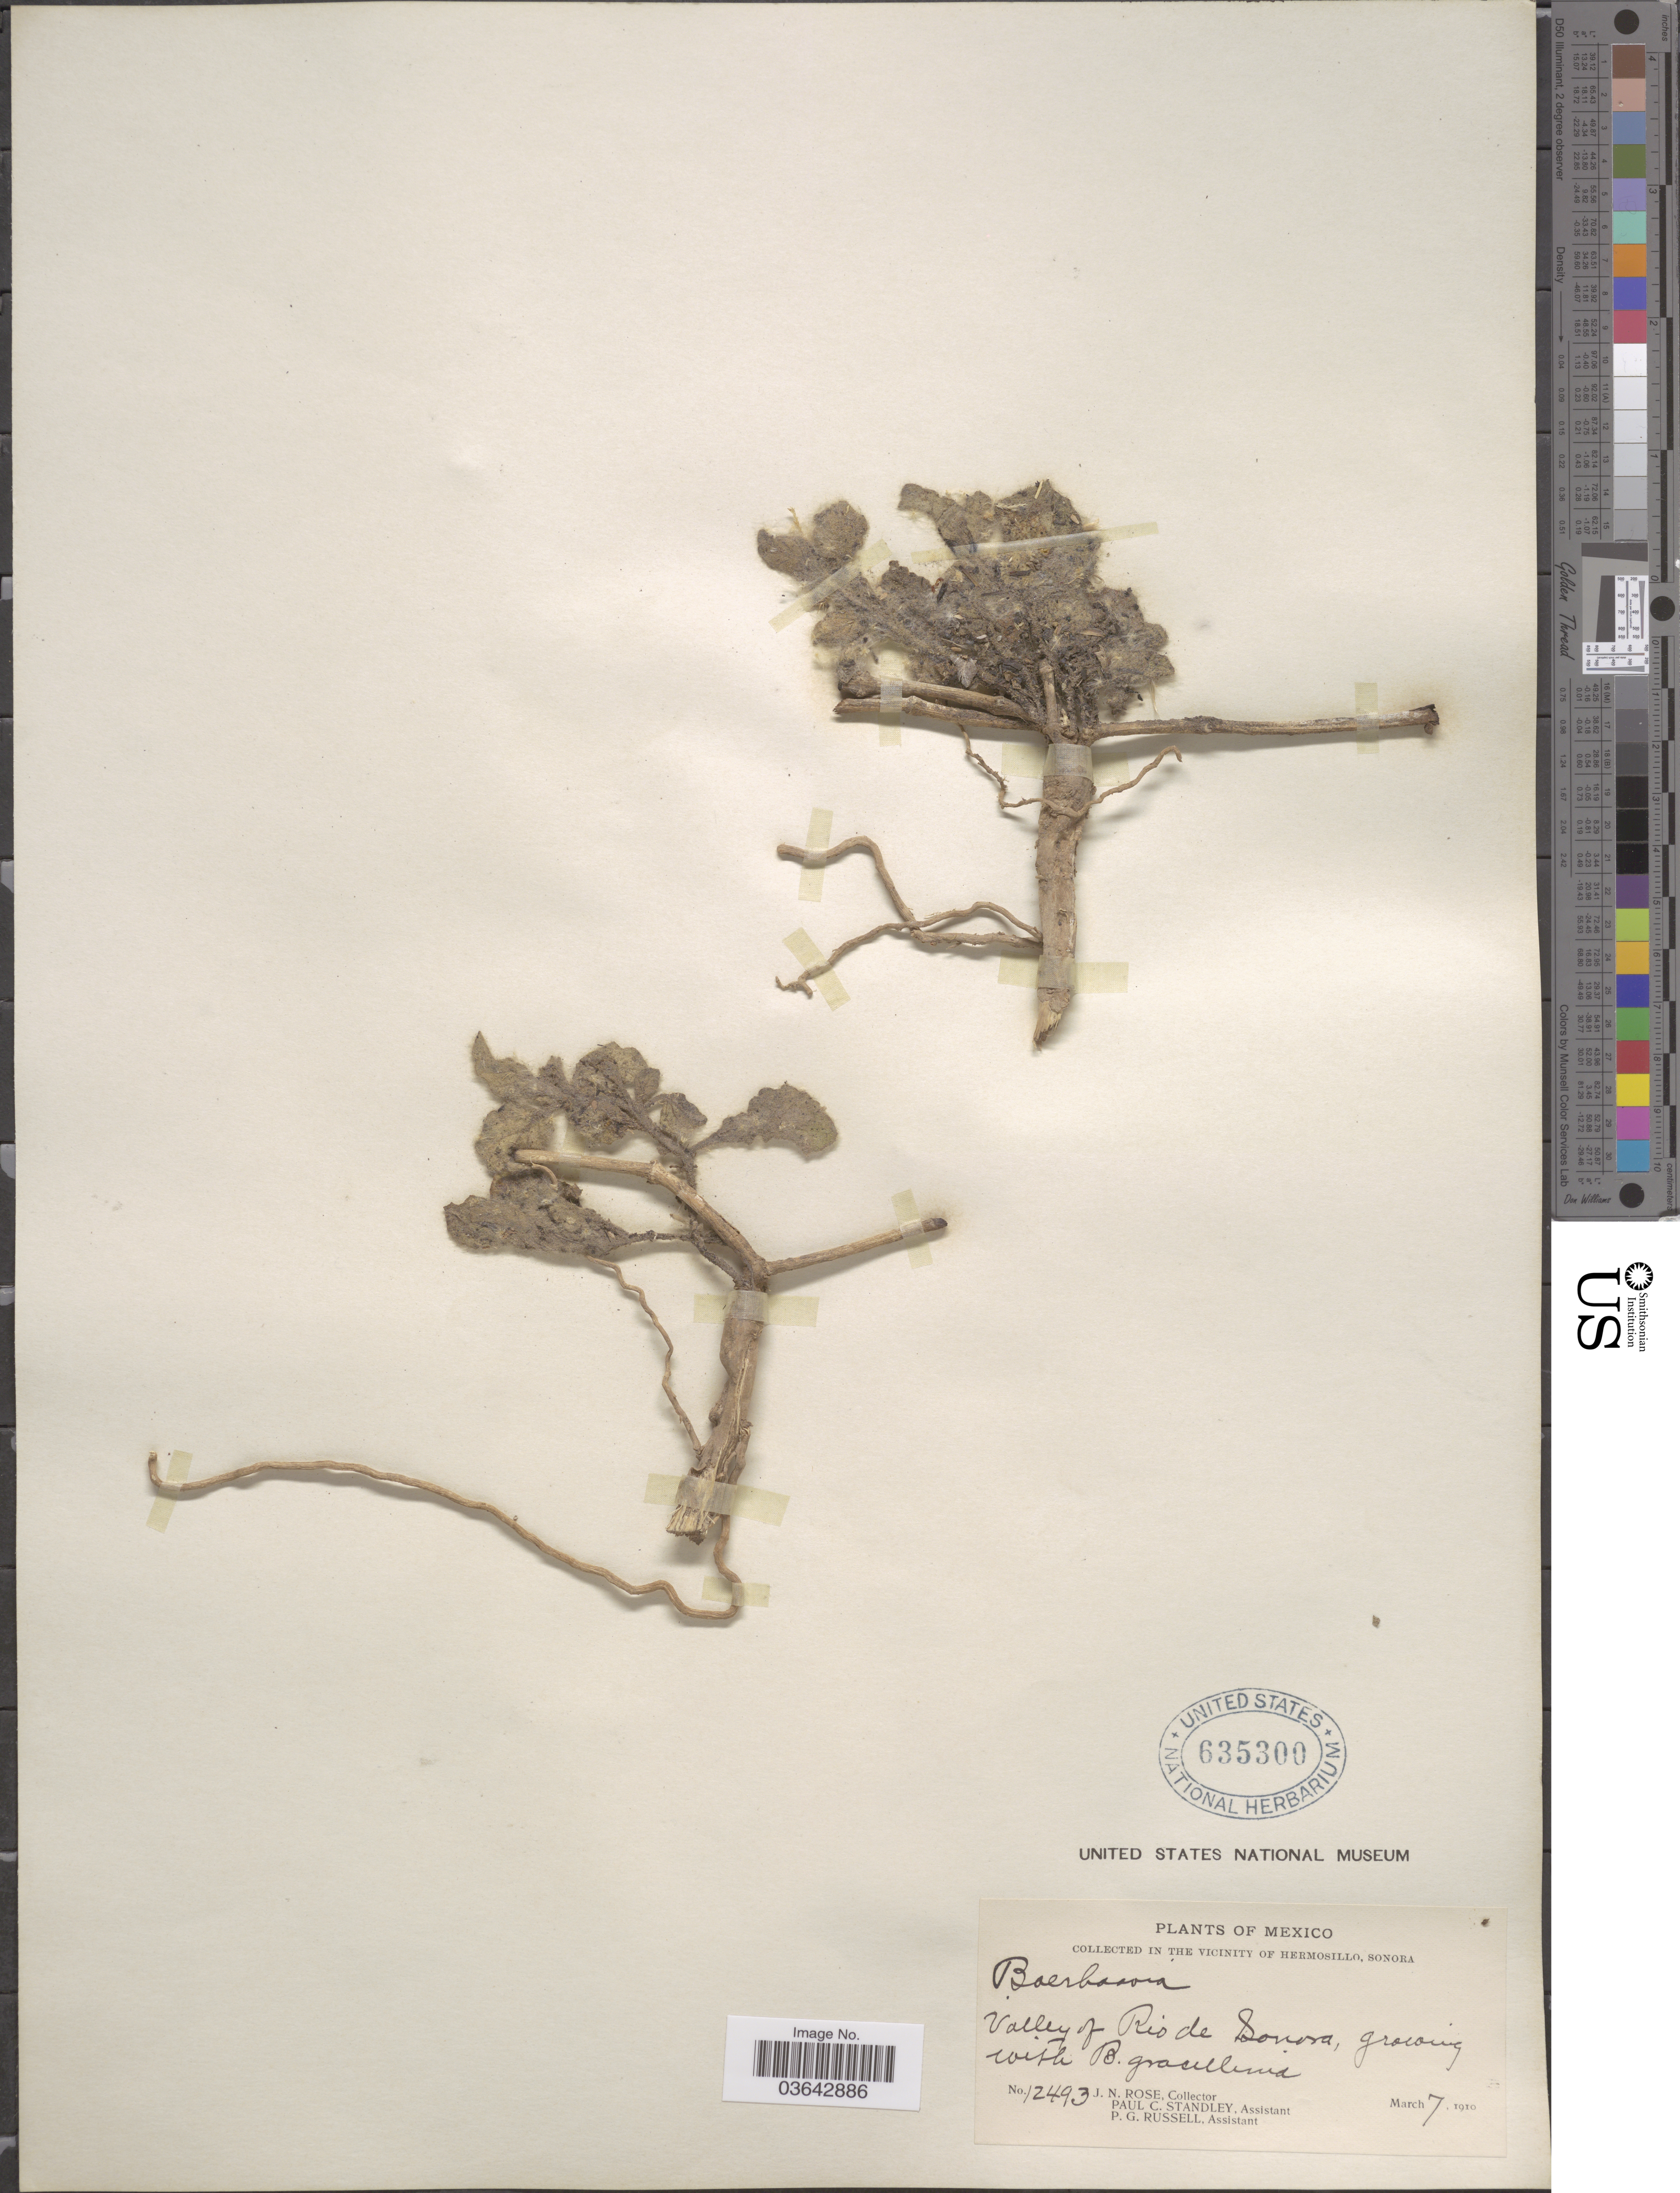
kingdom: Plantae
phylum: Tracheophyta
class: Magnoliopsida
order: Caryophyllales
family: Nyctaginaceae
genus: Boerhavia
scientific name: Boerhavia caribaea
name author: Jacq.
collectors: J. N. Rose, P. C. Standley & P. G. Russell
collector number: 12493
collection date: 1910-03-07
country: Mexico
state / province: Sonora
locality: In the vicinity of Hermosillo. Valley of Rio de Sonora.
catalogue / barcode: US 635300